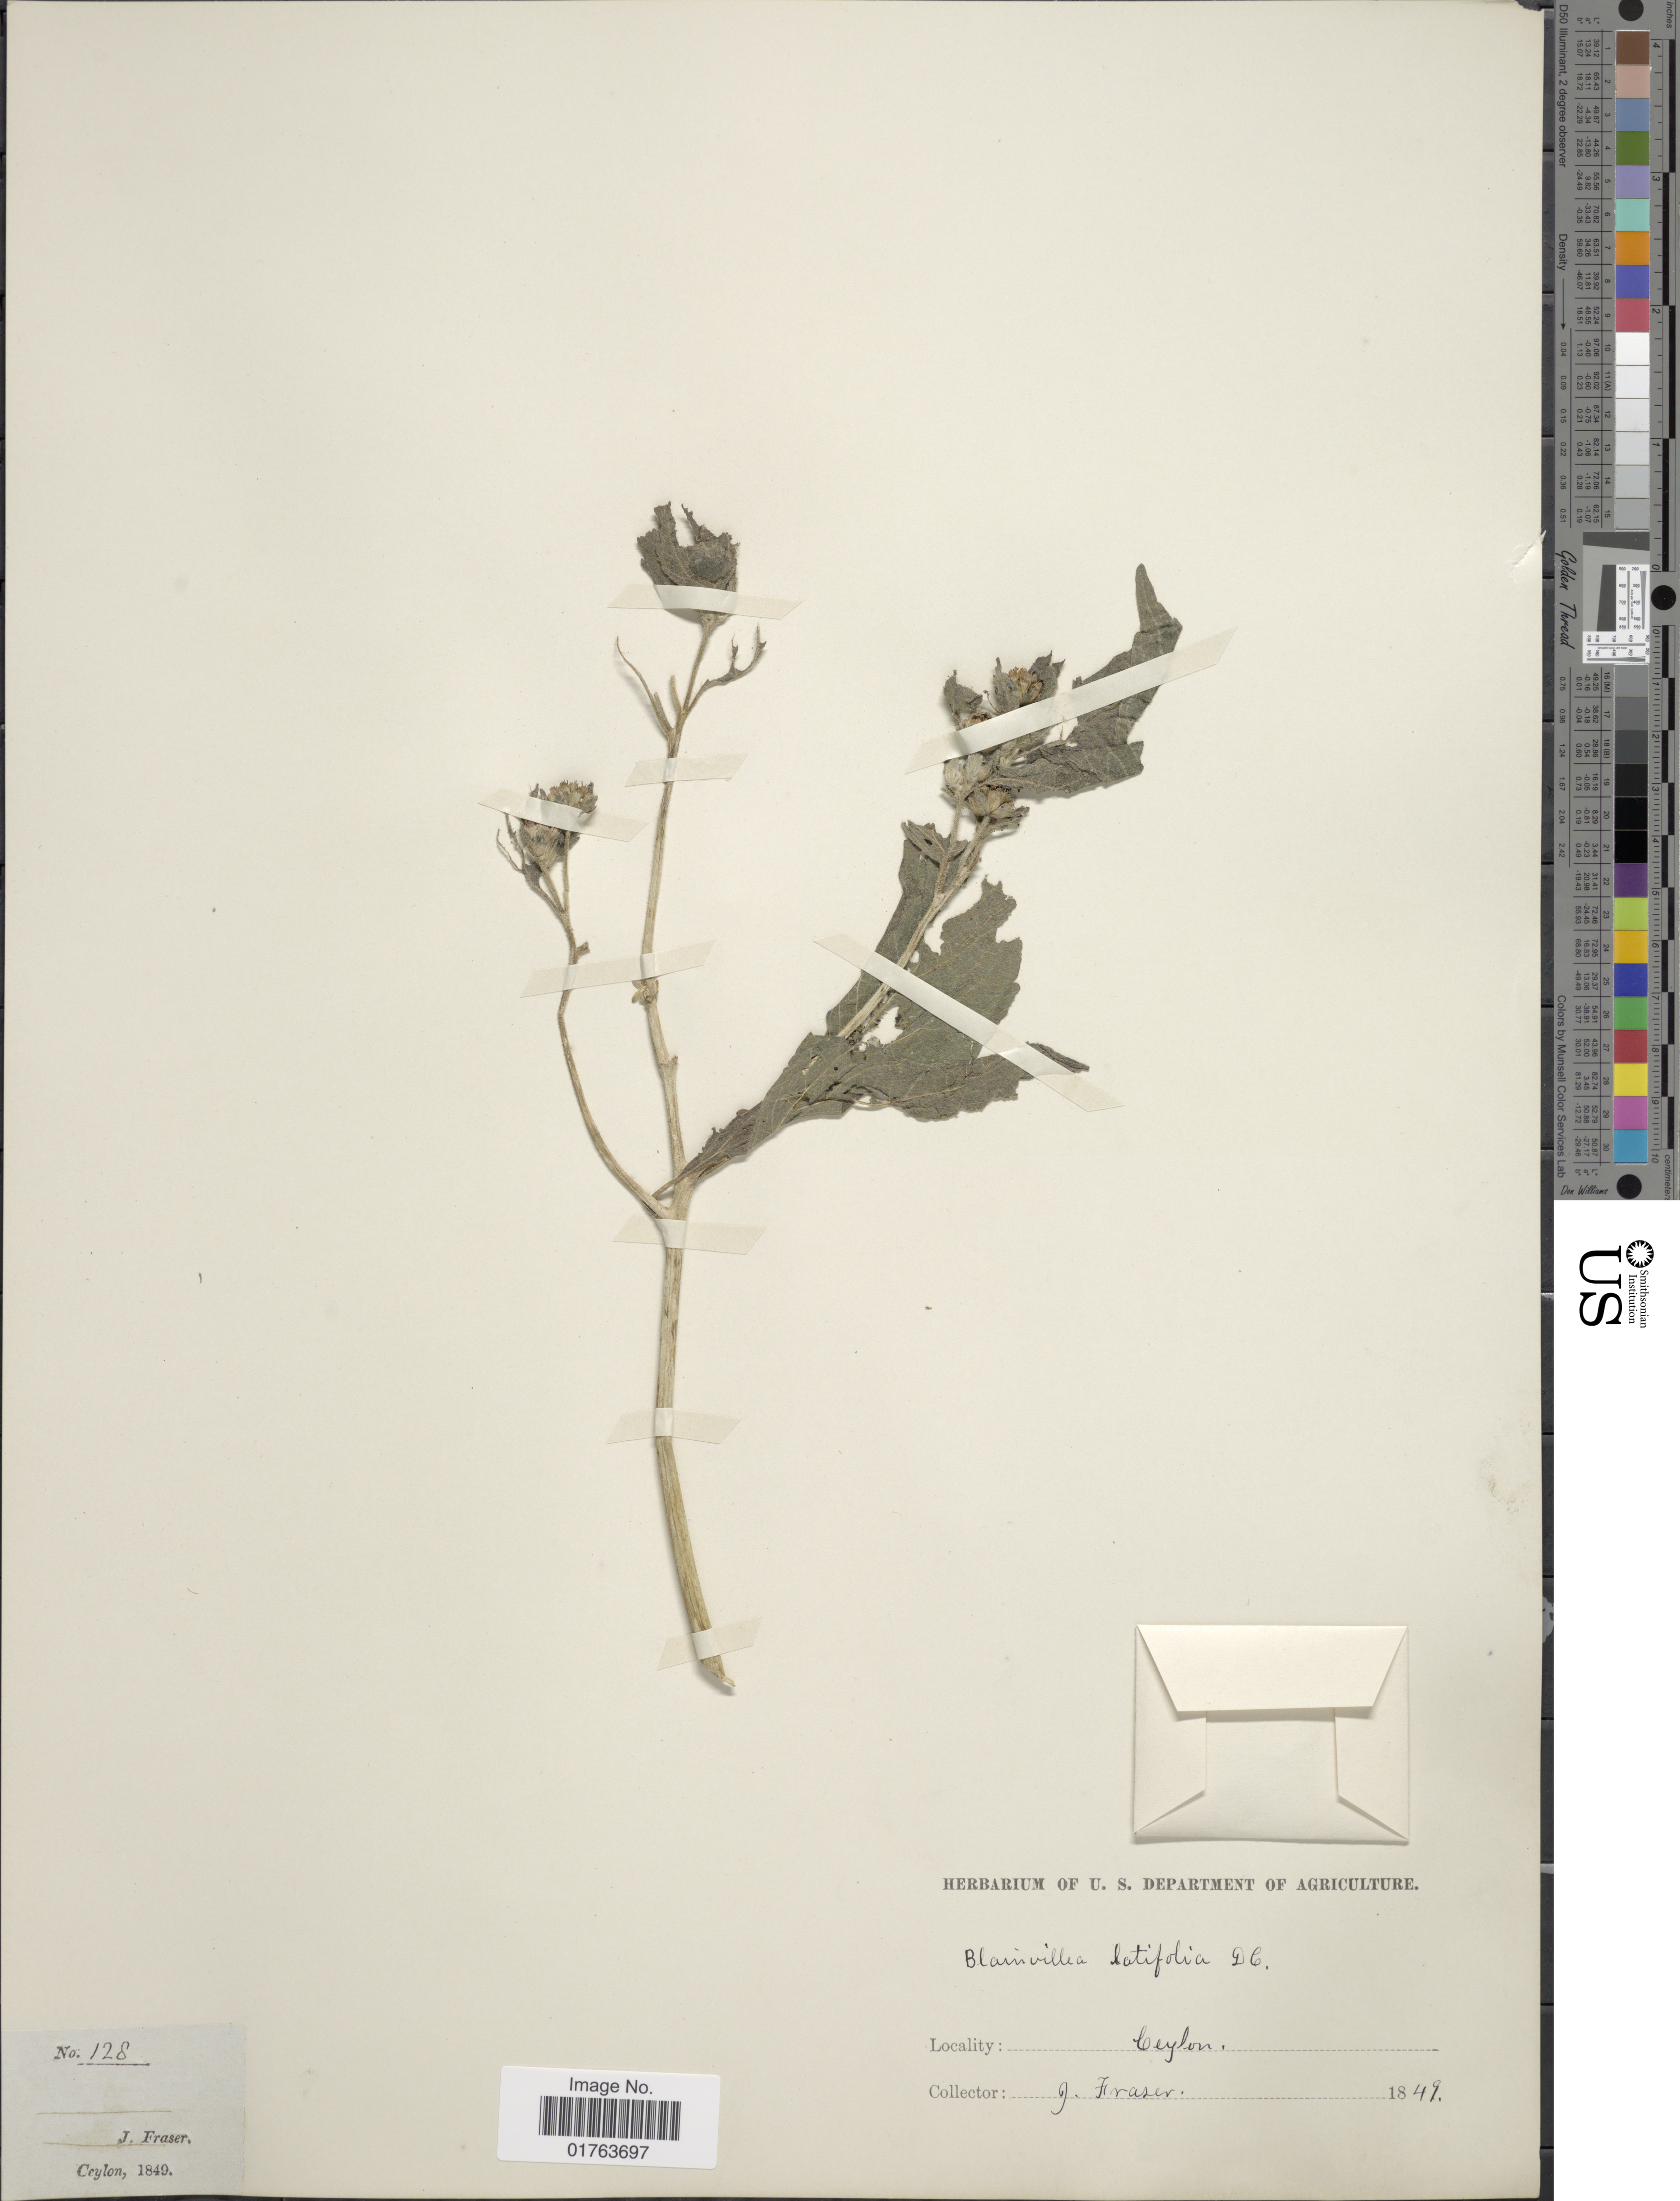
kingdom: Plantae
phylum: Tracheophyta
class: Magnoliopsida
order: Asterales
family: Asteraceae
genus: Blainvillea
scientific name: Blainvillea latifolia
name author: (L.) DC.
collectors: J. Fraser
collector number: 128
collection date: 1849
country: Sri Lanka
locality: Ceylon